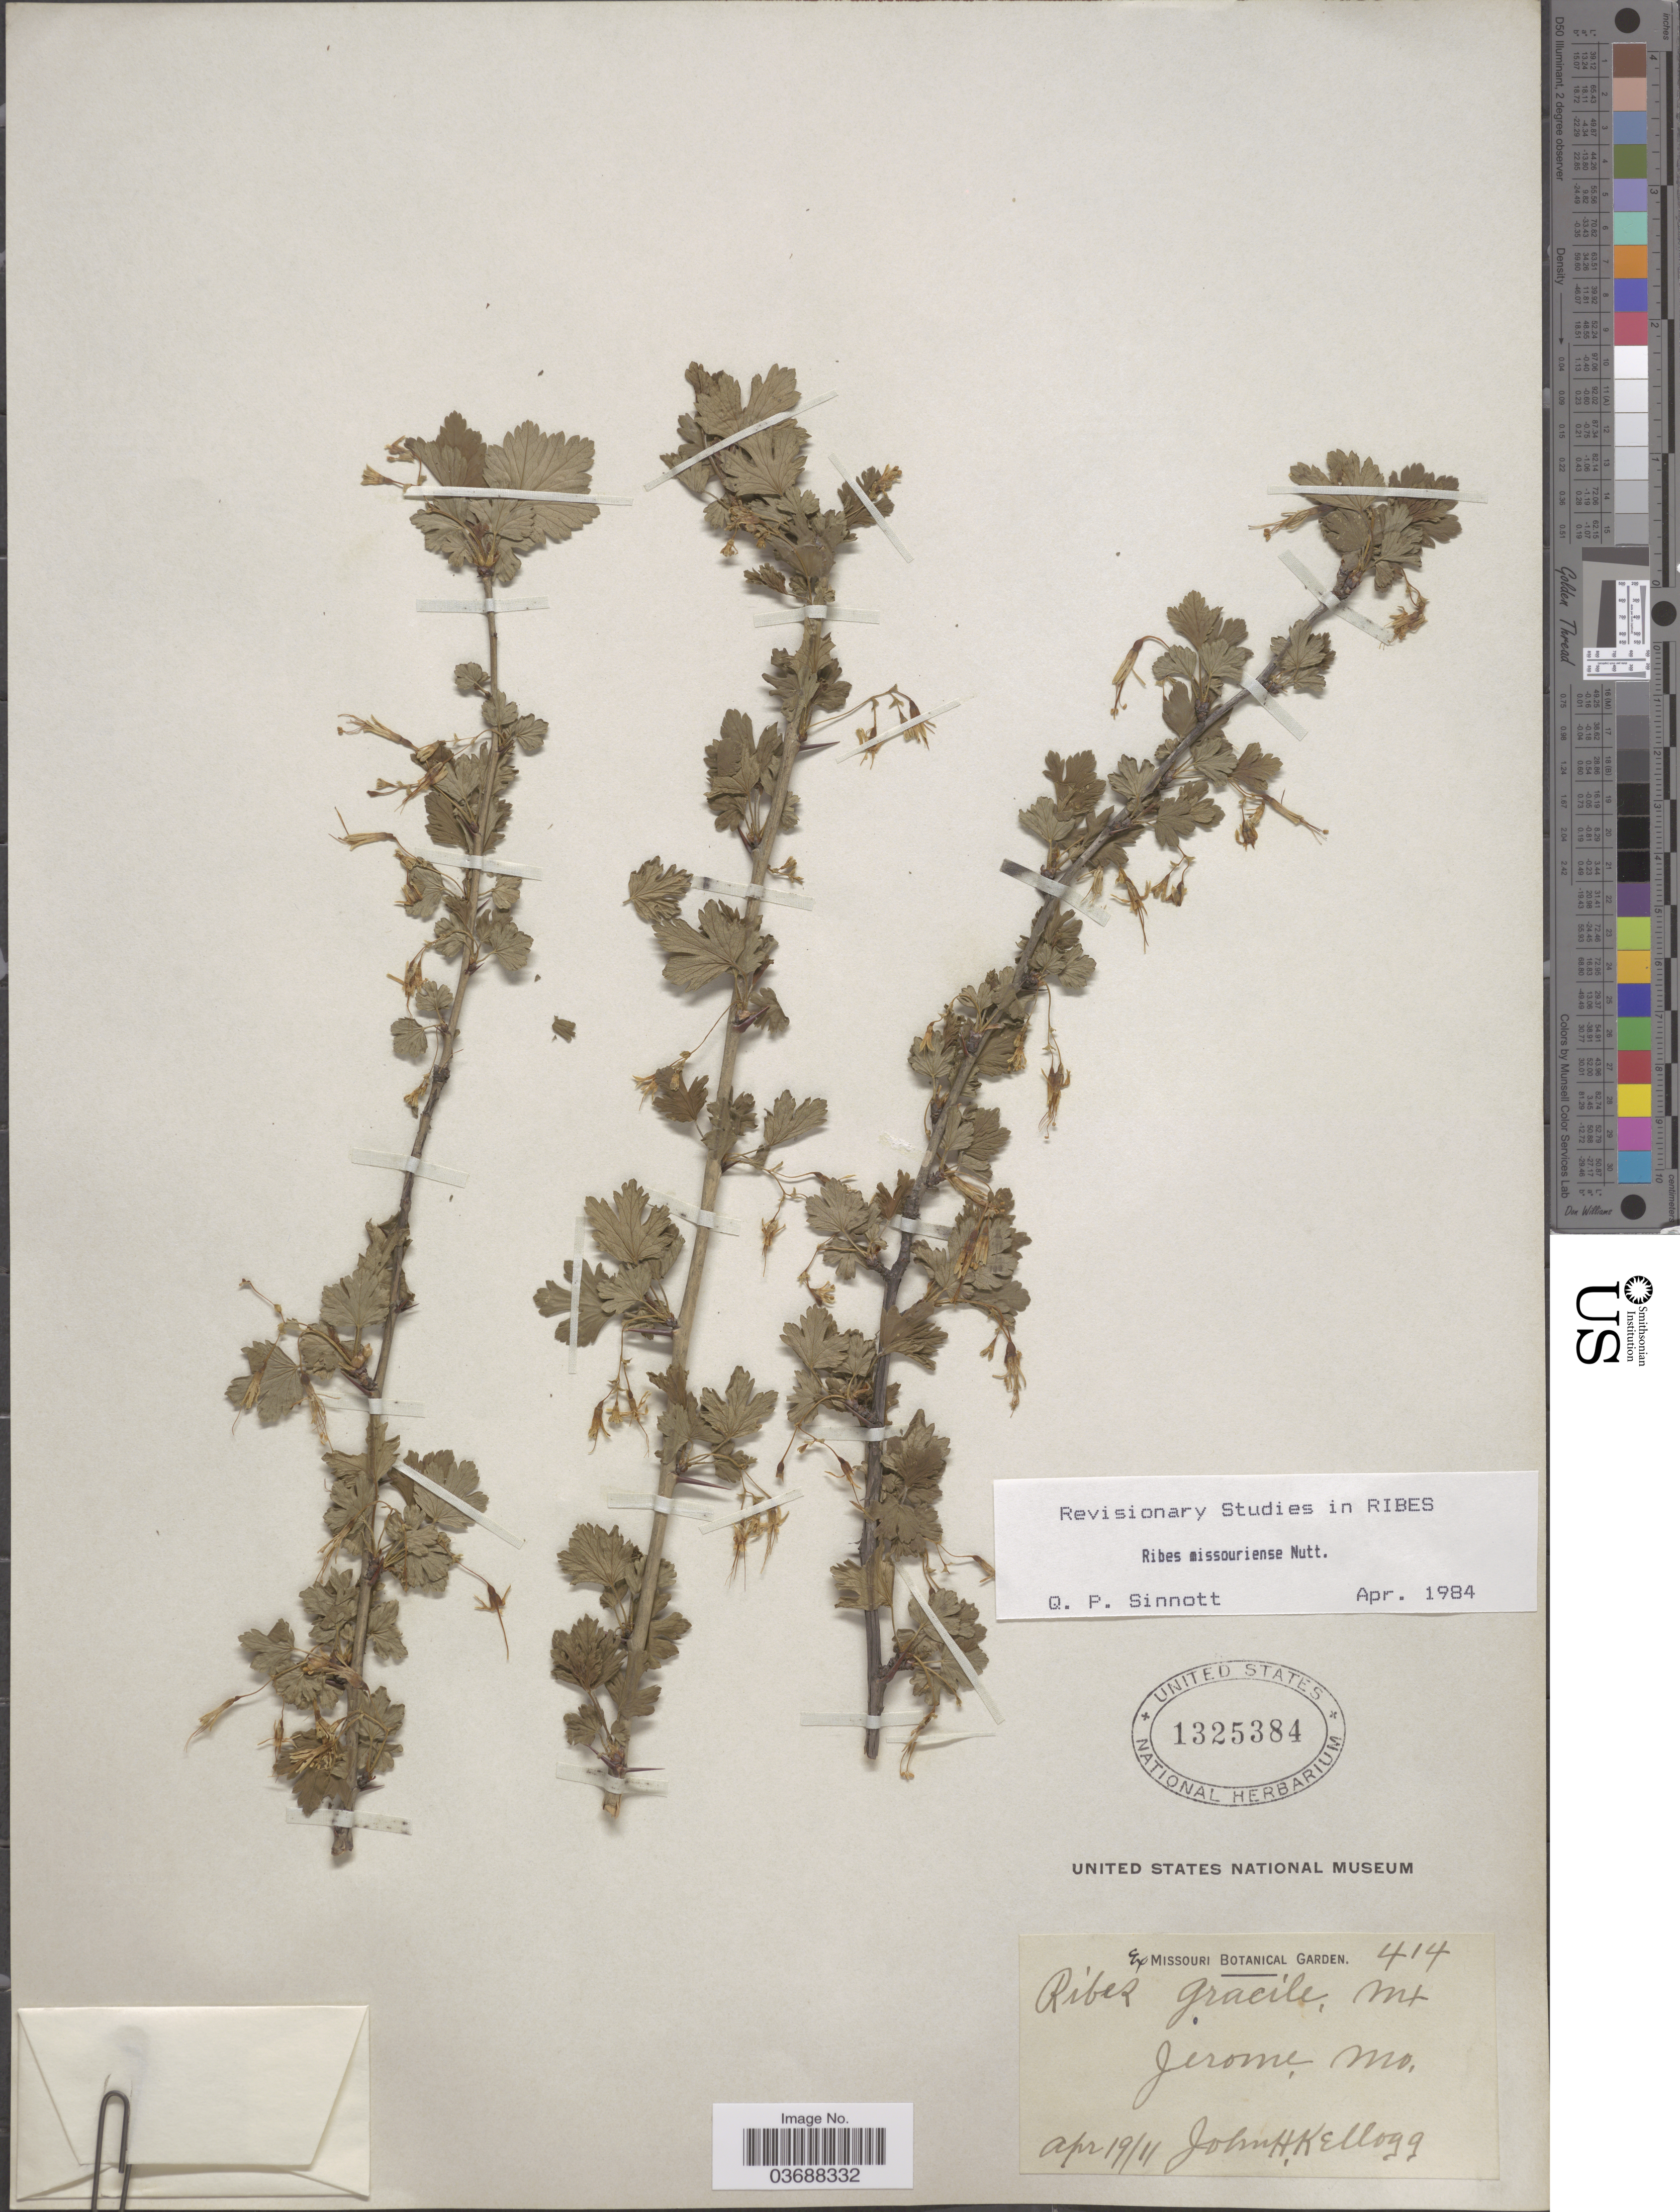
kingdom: Plantae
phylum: Tracheophyta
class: Magnoliopsida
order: Saxifragales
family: Grossulariaceae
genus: Ribes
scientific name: Ribes missouriense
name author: Nutt.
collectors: J. H. Kellogg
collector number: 414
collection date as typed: Transcribed d/m/y: 19/4/11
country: United States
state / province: Missouri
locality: Jerome.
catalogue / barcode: US 1325384